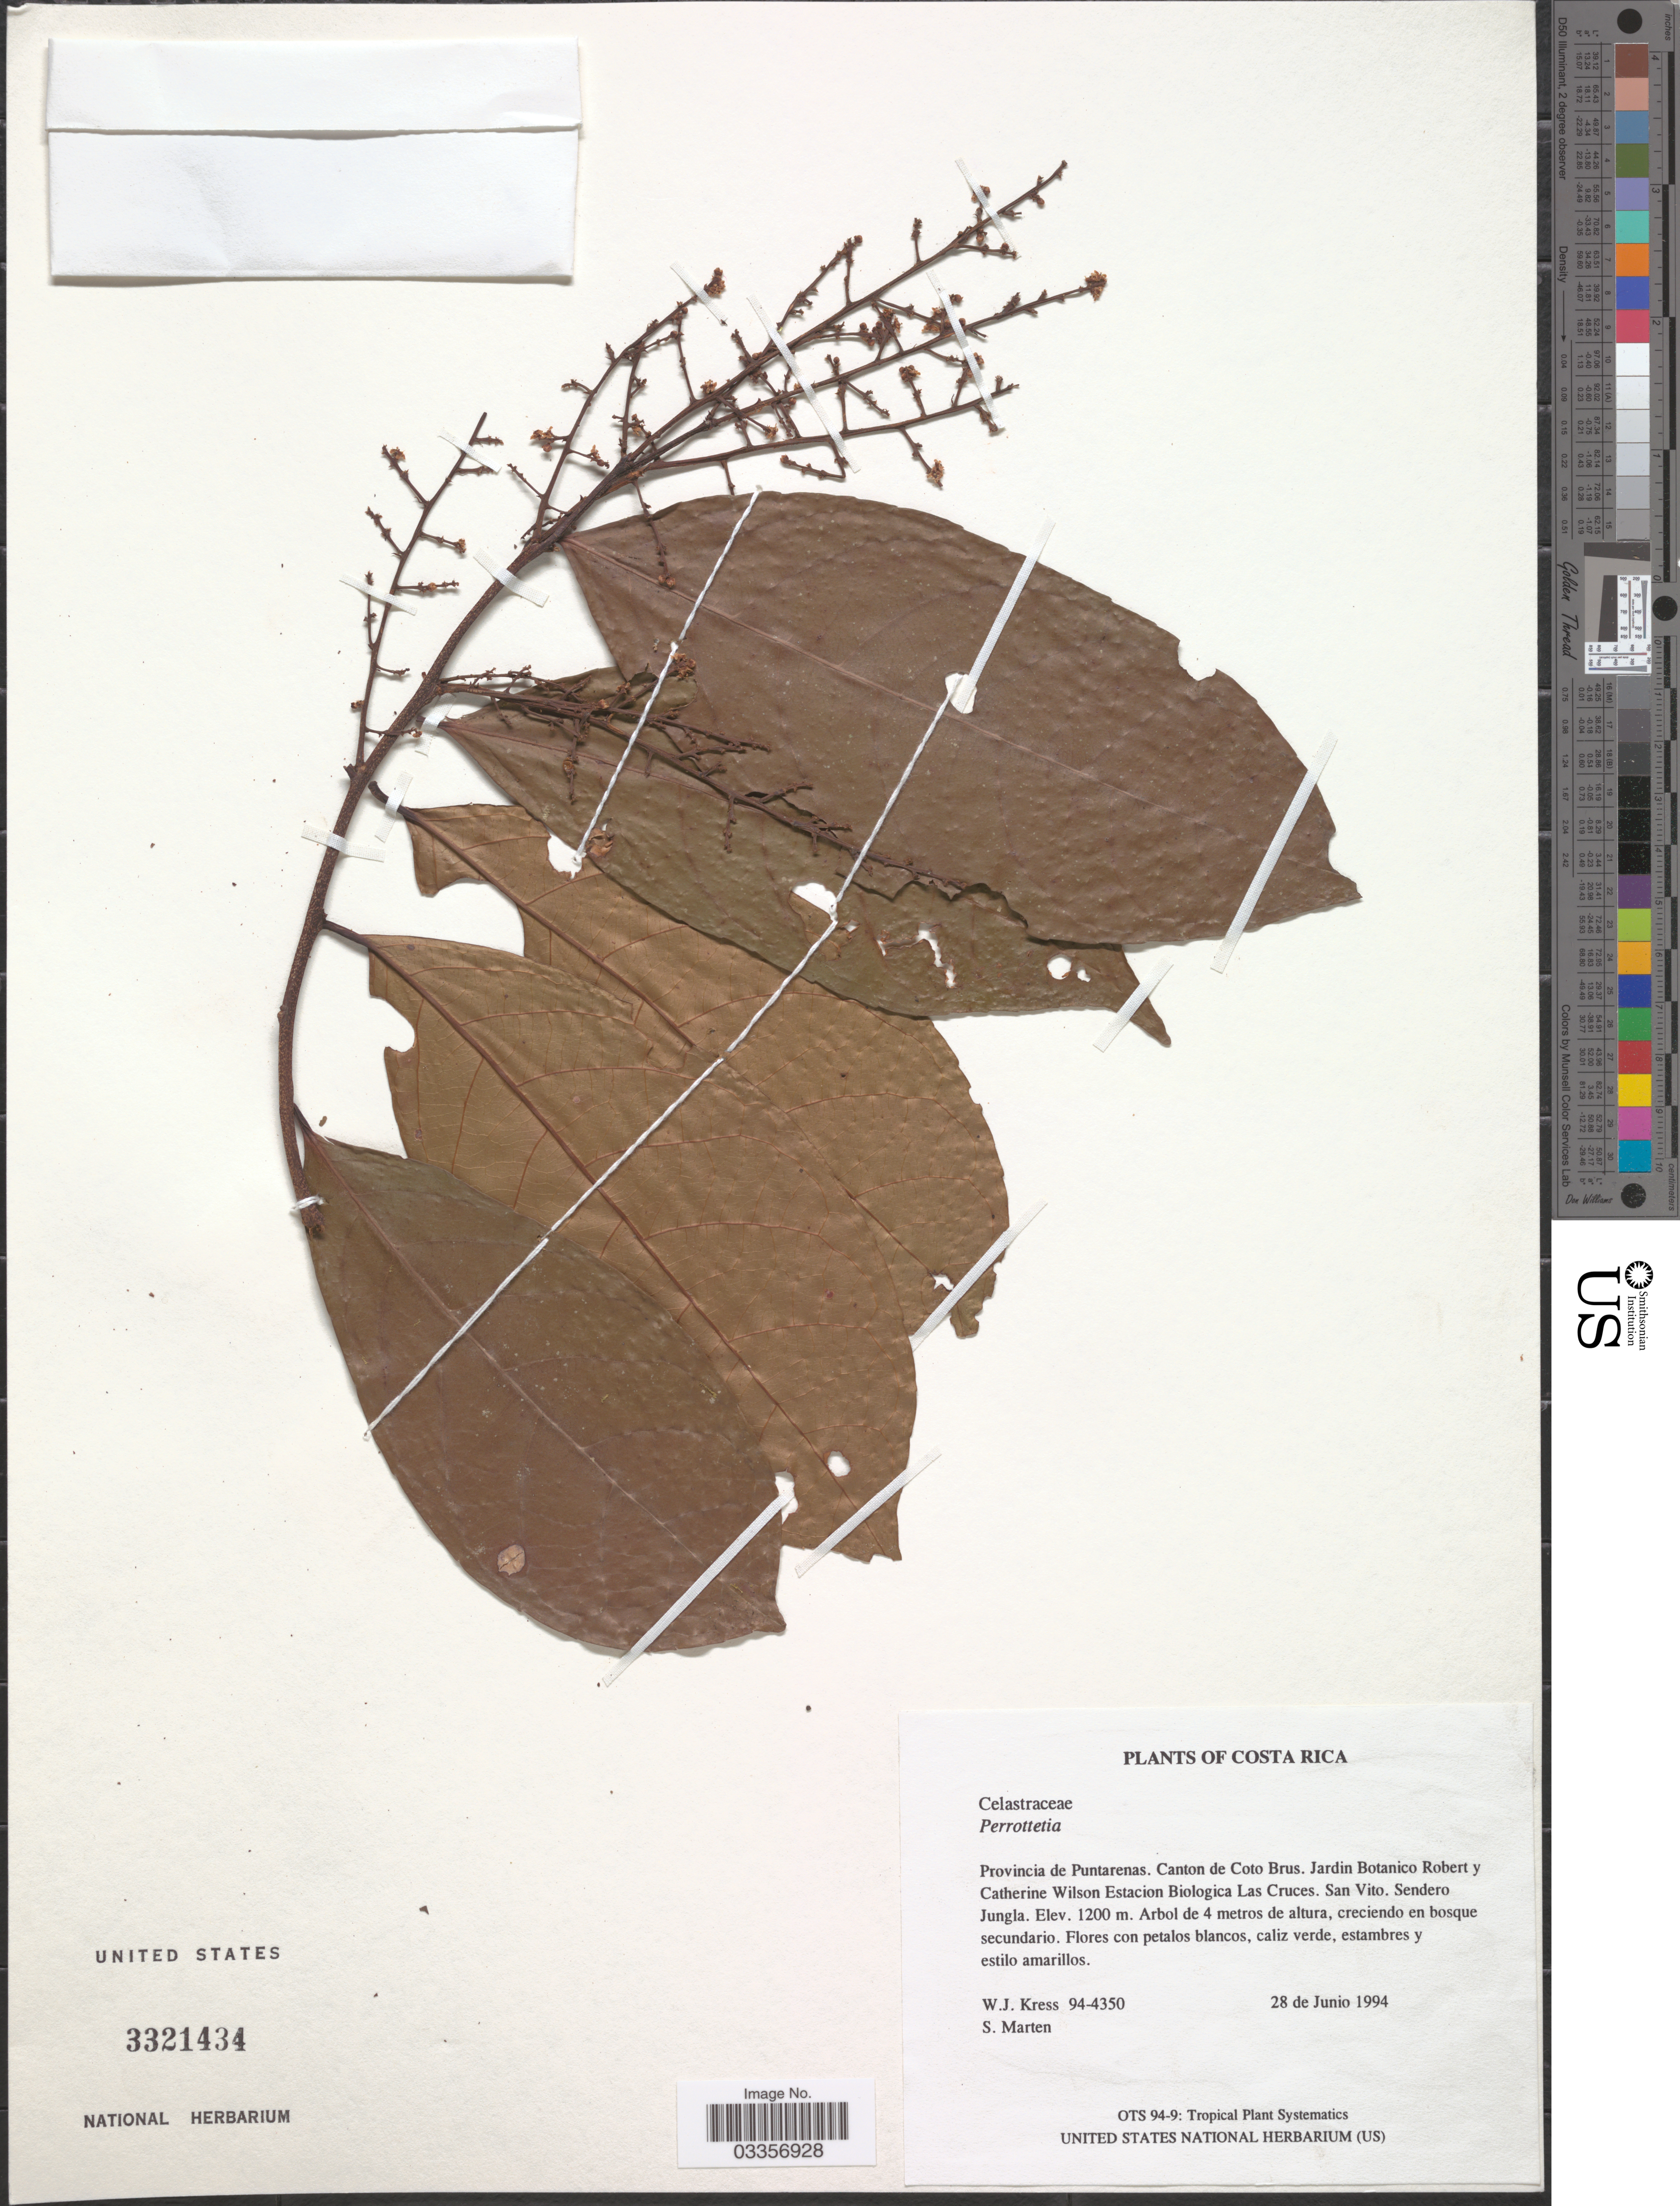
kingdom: Plantae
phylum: Tracheophyta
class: Magnoliopsida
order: Huerteales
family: Dipentodontaceae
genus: Perrottetia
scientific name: Perrottetia sp.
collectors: W. J. Kress & S. Marten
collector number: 94-4350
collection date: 1994-06-28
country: Costa Rica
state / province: Puntarenas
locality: Canton de Coto Brus. Jardin Botanico Robert y Catherine Wilson Estacion Biologica Las Cruces. San Vito. Sendero Jungla.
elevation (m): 1200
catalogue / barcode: US 3321434